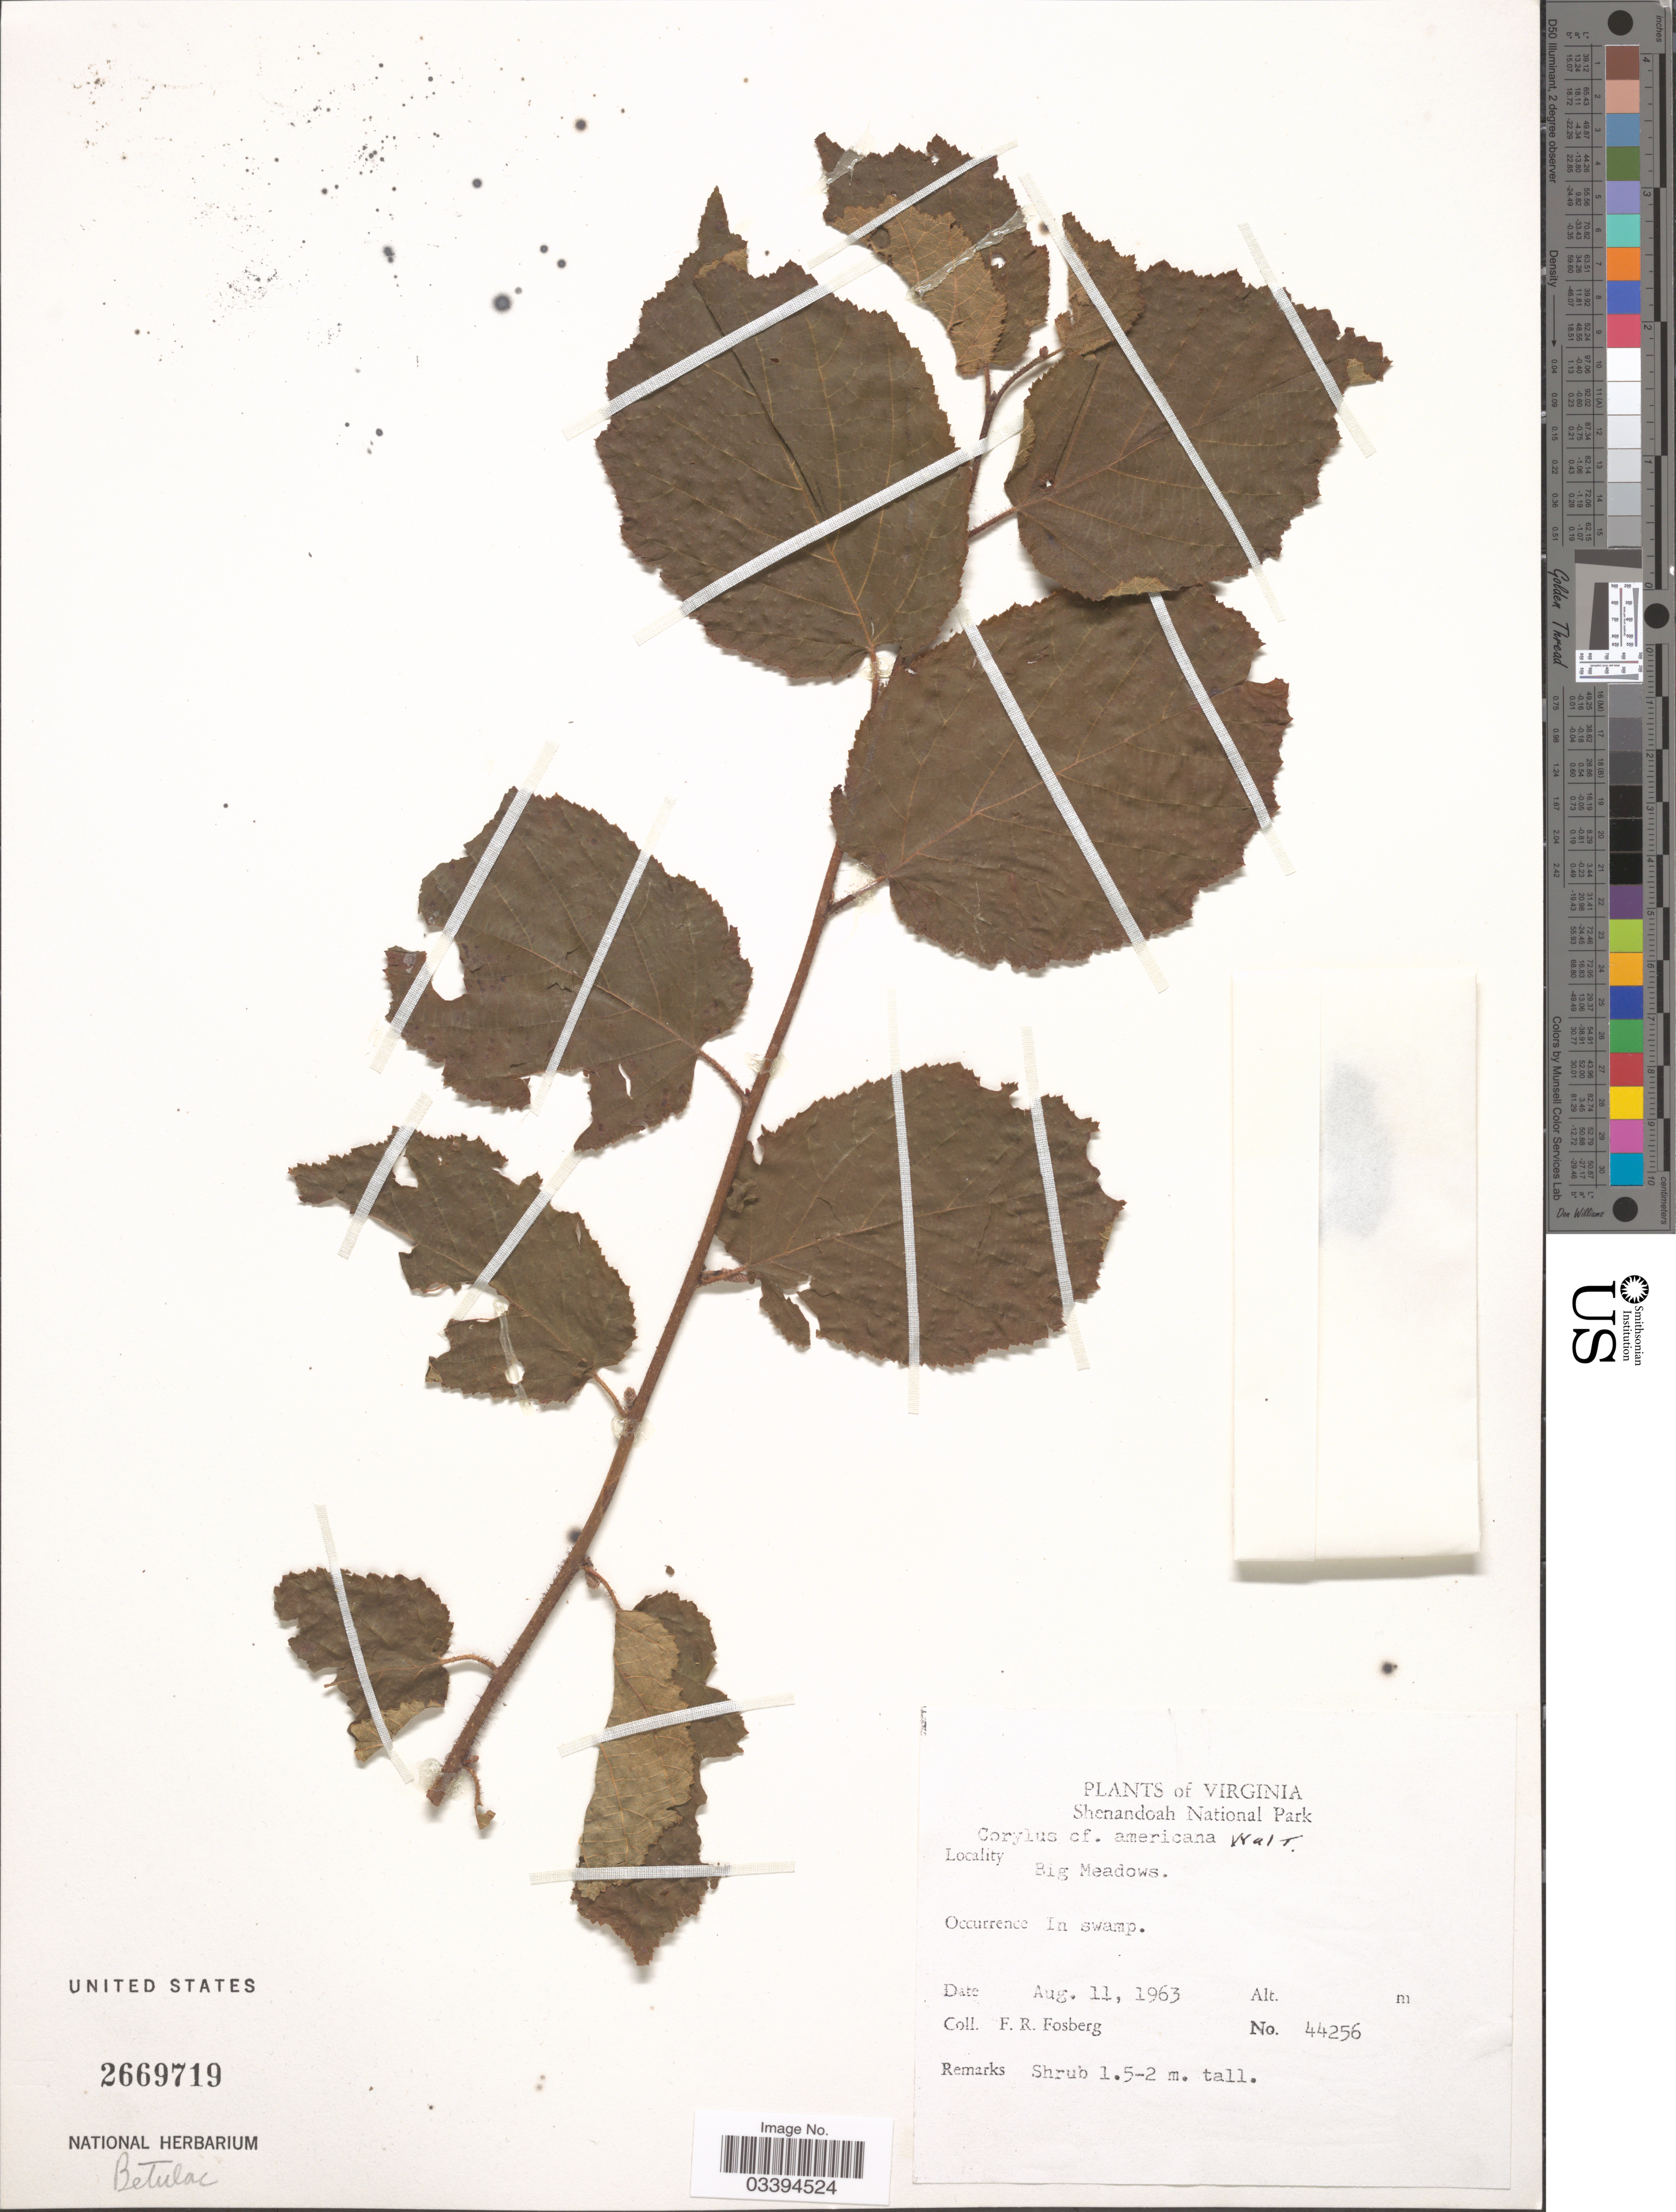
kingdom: Plantae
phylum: Tracheophyta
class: Magnoliopsida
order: Fagales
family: Betulaceae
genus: Corylus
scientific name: Corylus americana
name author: Walter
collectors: F. R. Fosberg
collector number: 44256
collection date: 1963-08-11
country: United States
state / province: Virginia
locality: Shenandoah National Park. Big Meadows.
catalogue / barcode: US 2669719